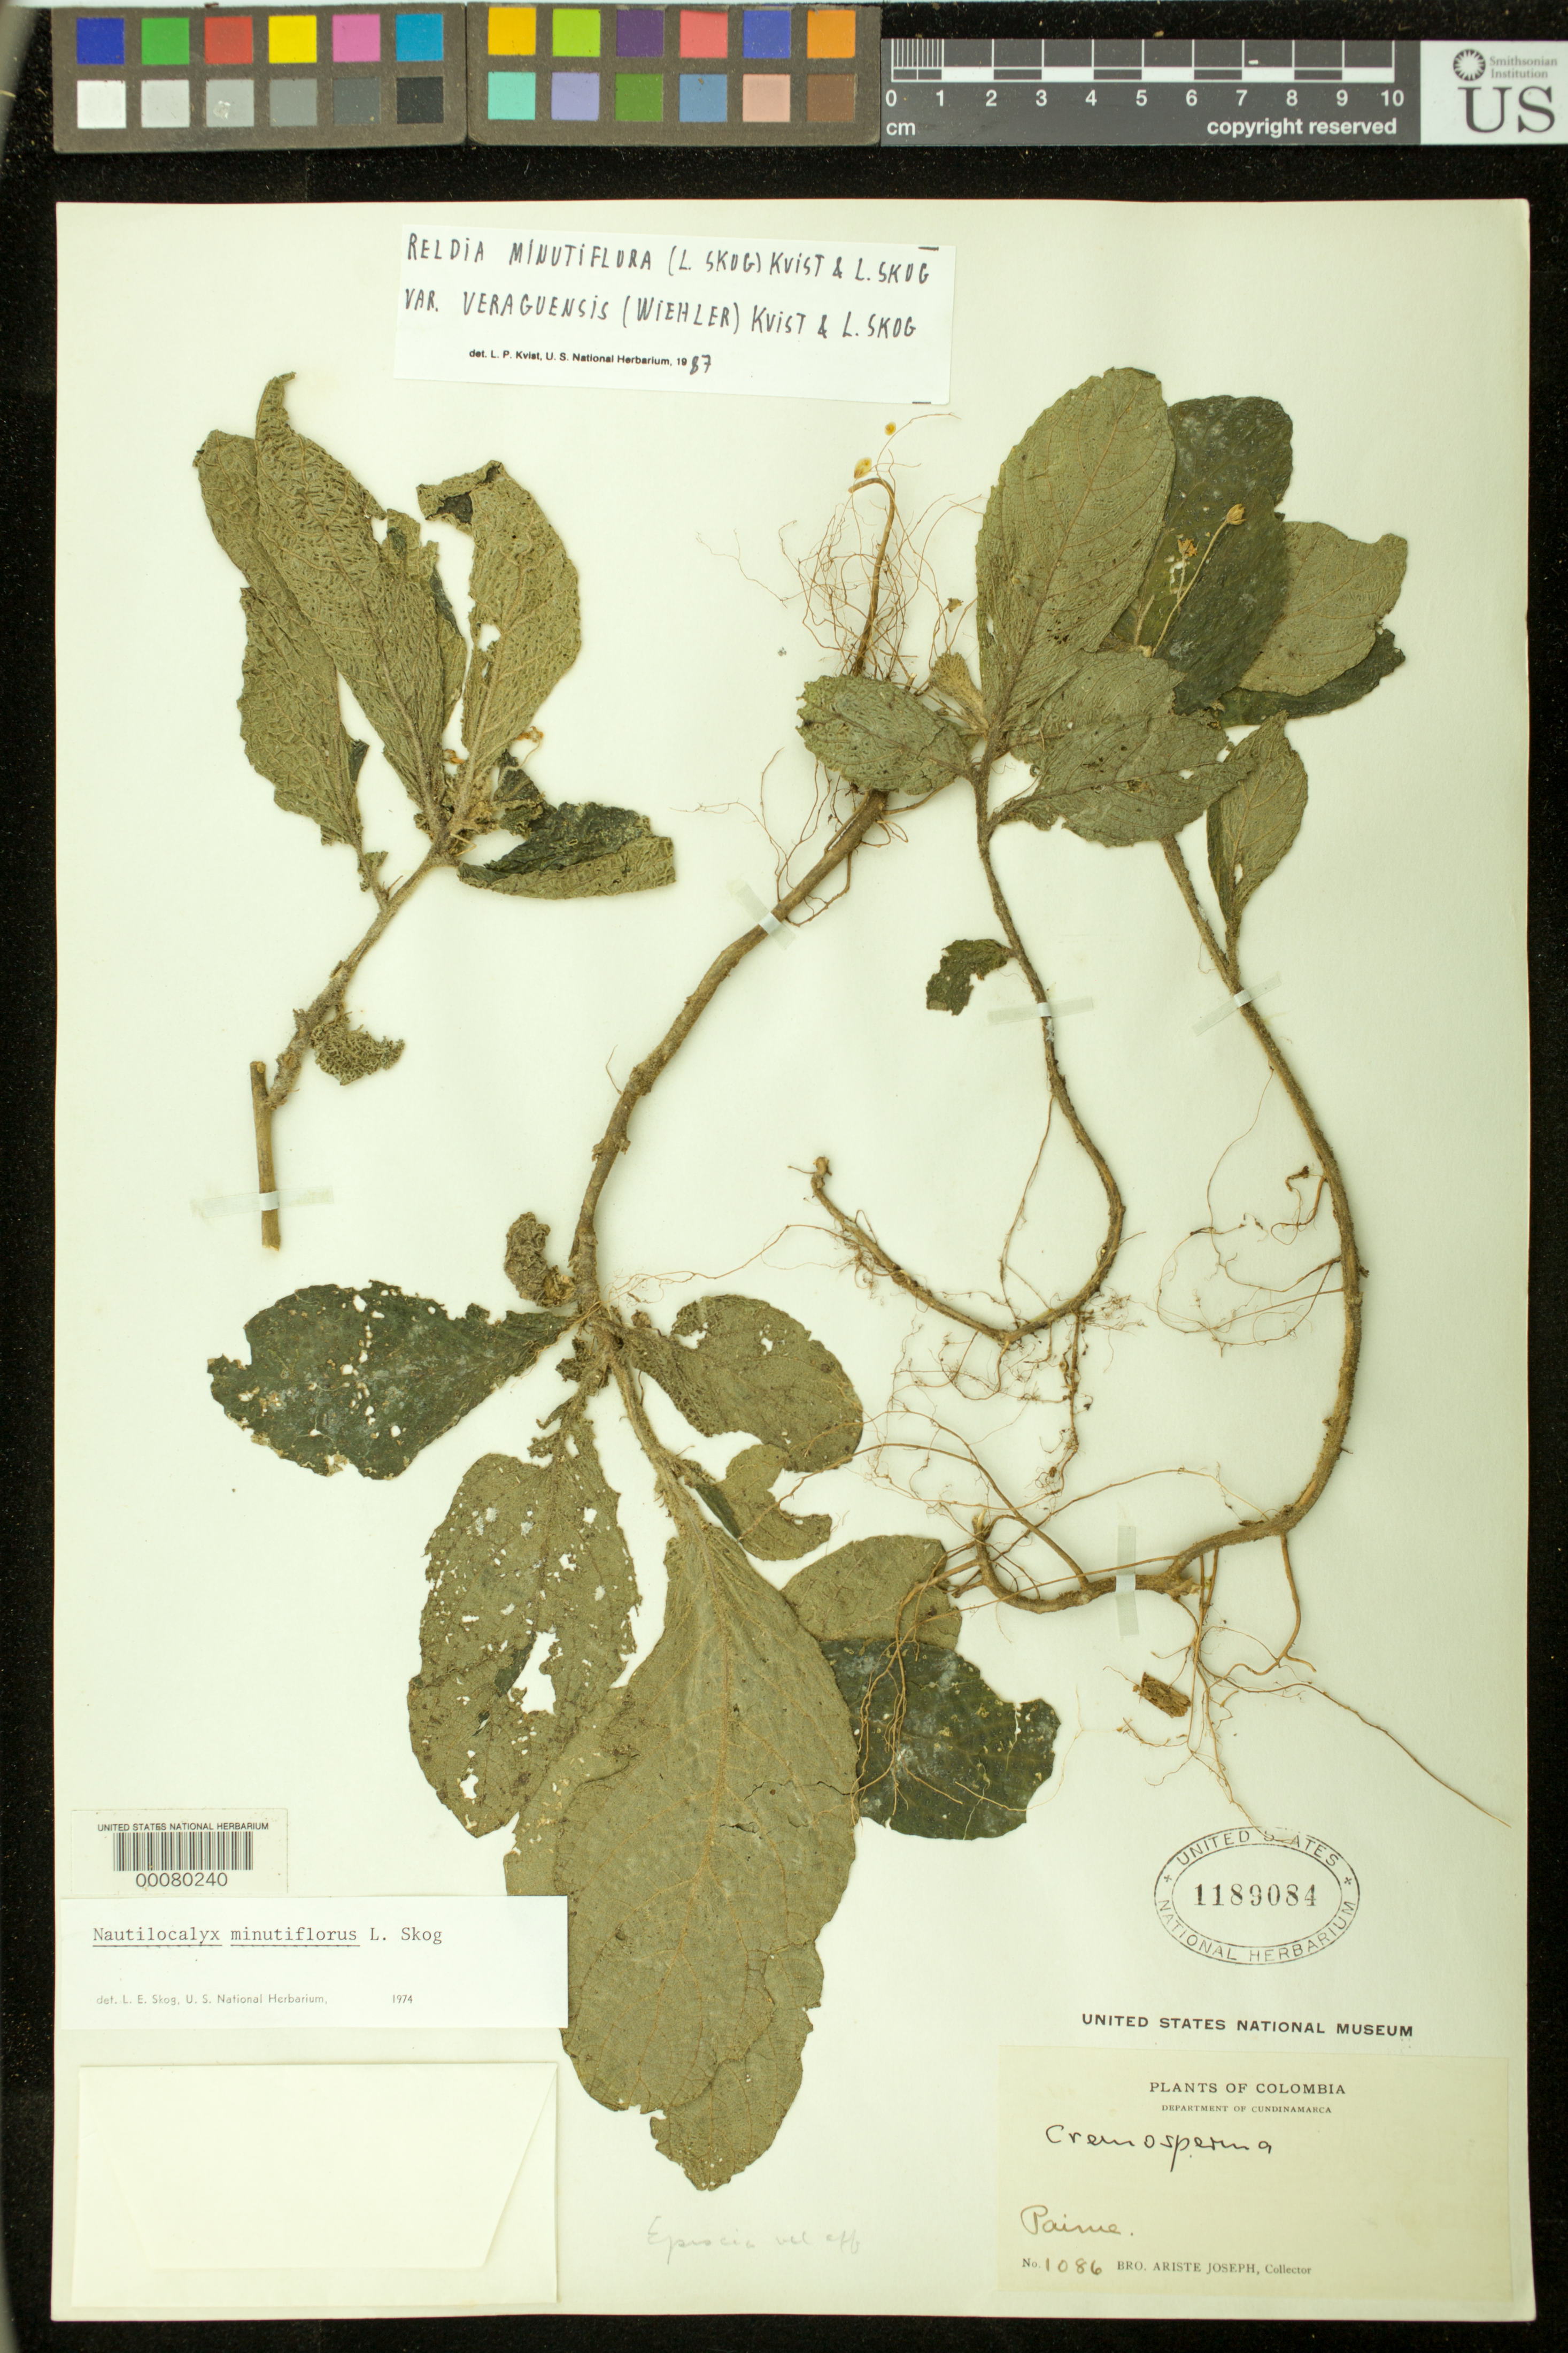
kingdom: Plantae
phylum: Tracheophyta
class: Magnoliopsida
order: Lamiales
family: Gesneriaceae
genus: Reldia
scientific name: Reldia minutiflora var. veraguensis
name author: (Wiehler) L.P. Kvist & L.E. Skog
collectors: Bro. Ariste-Joseph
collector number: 1086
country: Colombia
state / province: Cundinamarca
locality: Paime.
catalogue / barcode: US 1189084